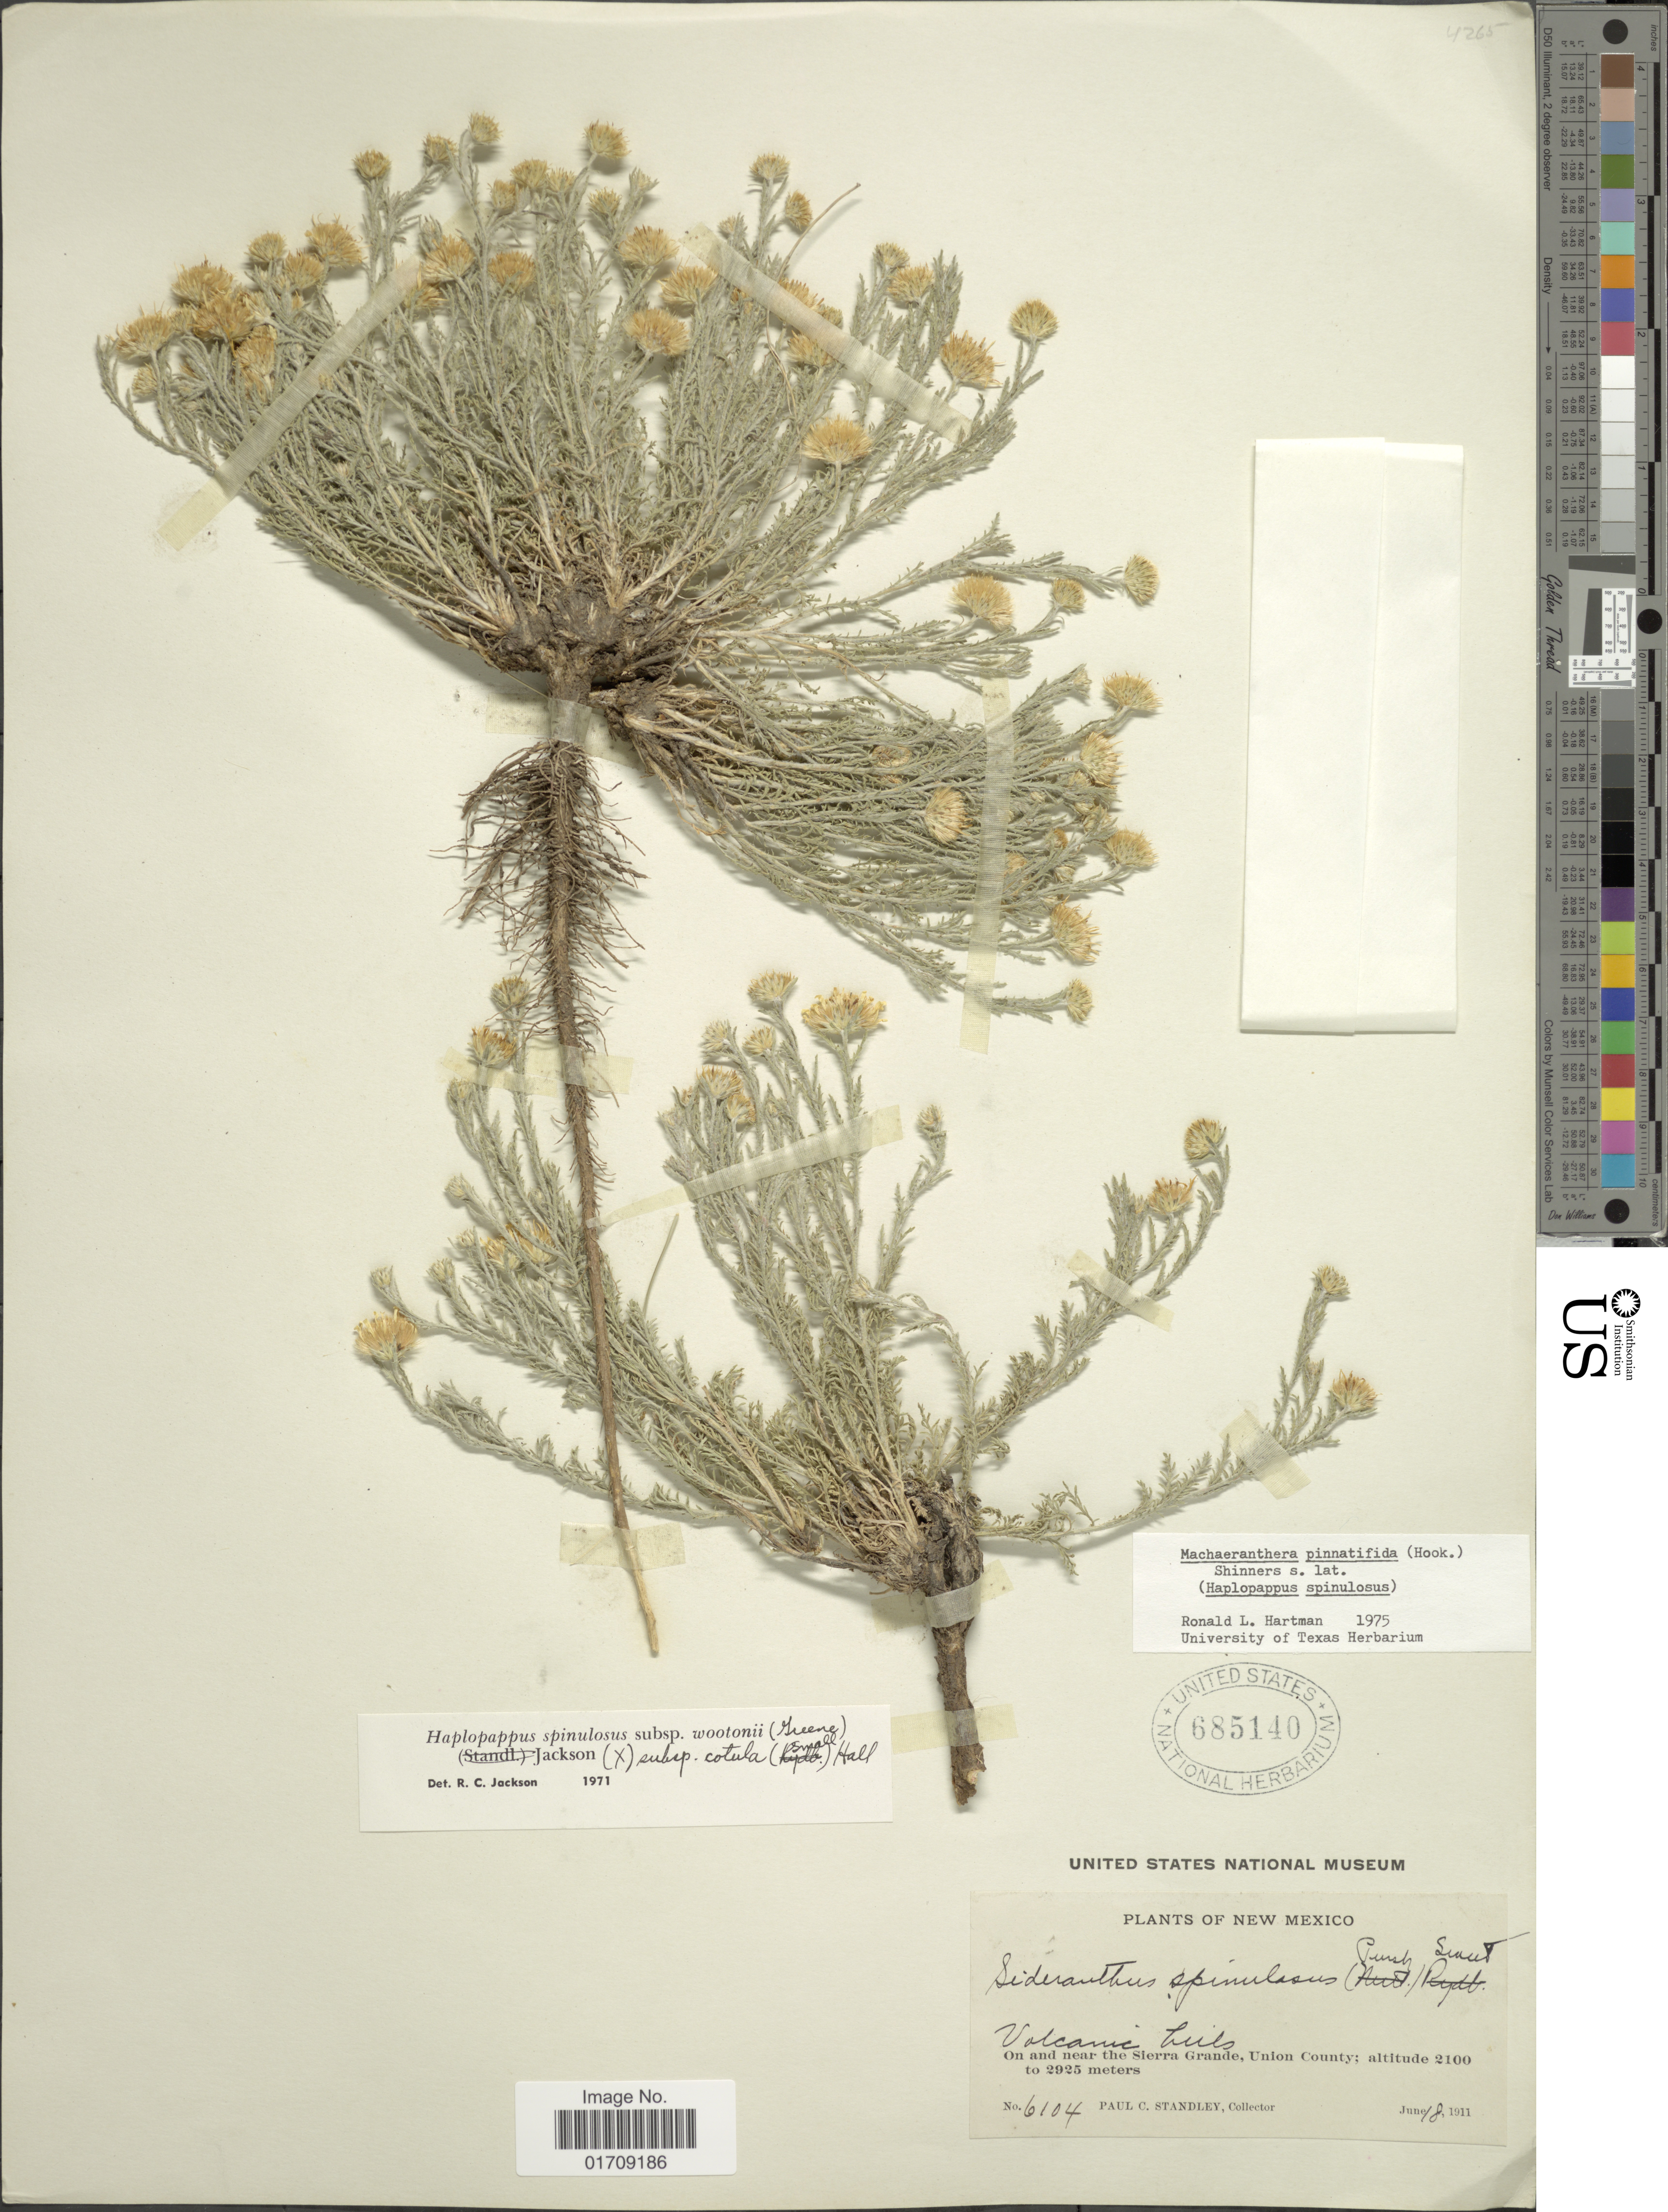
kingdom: Plantae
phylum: Tracheophyta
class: Magnoliopsida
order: Asterales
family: Asteraceae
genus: Machaeranthera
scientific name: Machaeranthera pinnatifida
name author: (Hook.) Shinners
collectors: P. C. Standley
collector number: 6104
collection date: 1911-06-18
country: United States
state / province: New Mexico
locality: On and near the Sierra Grande, Union County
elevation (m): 2100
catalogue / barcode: US 685140